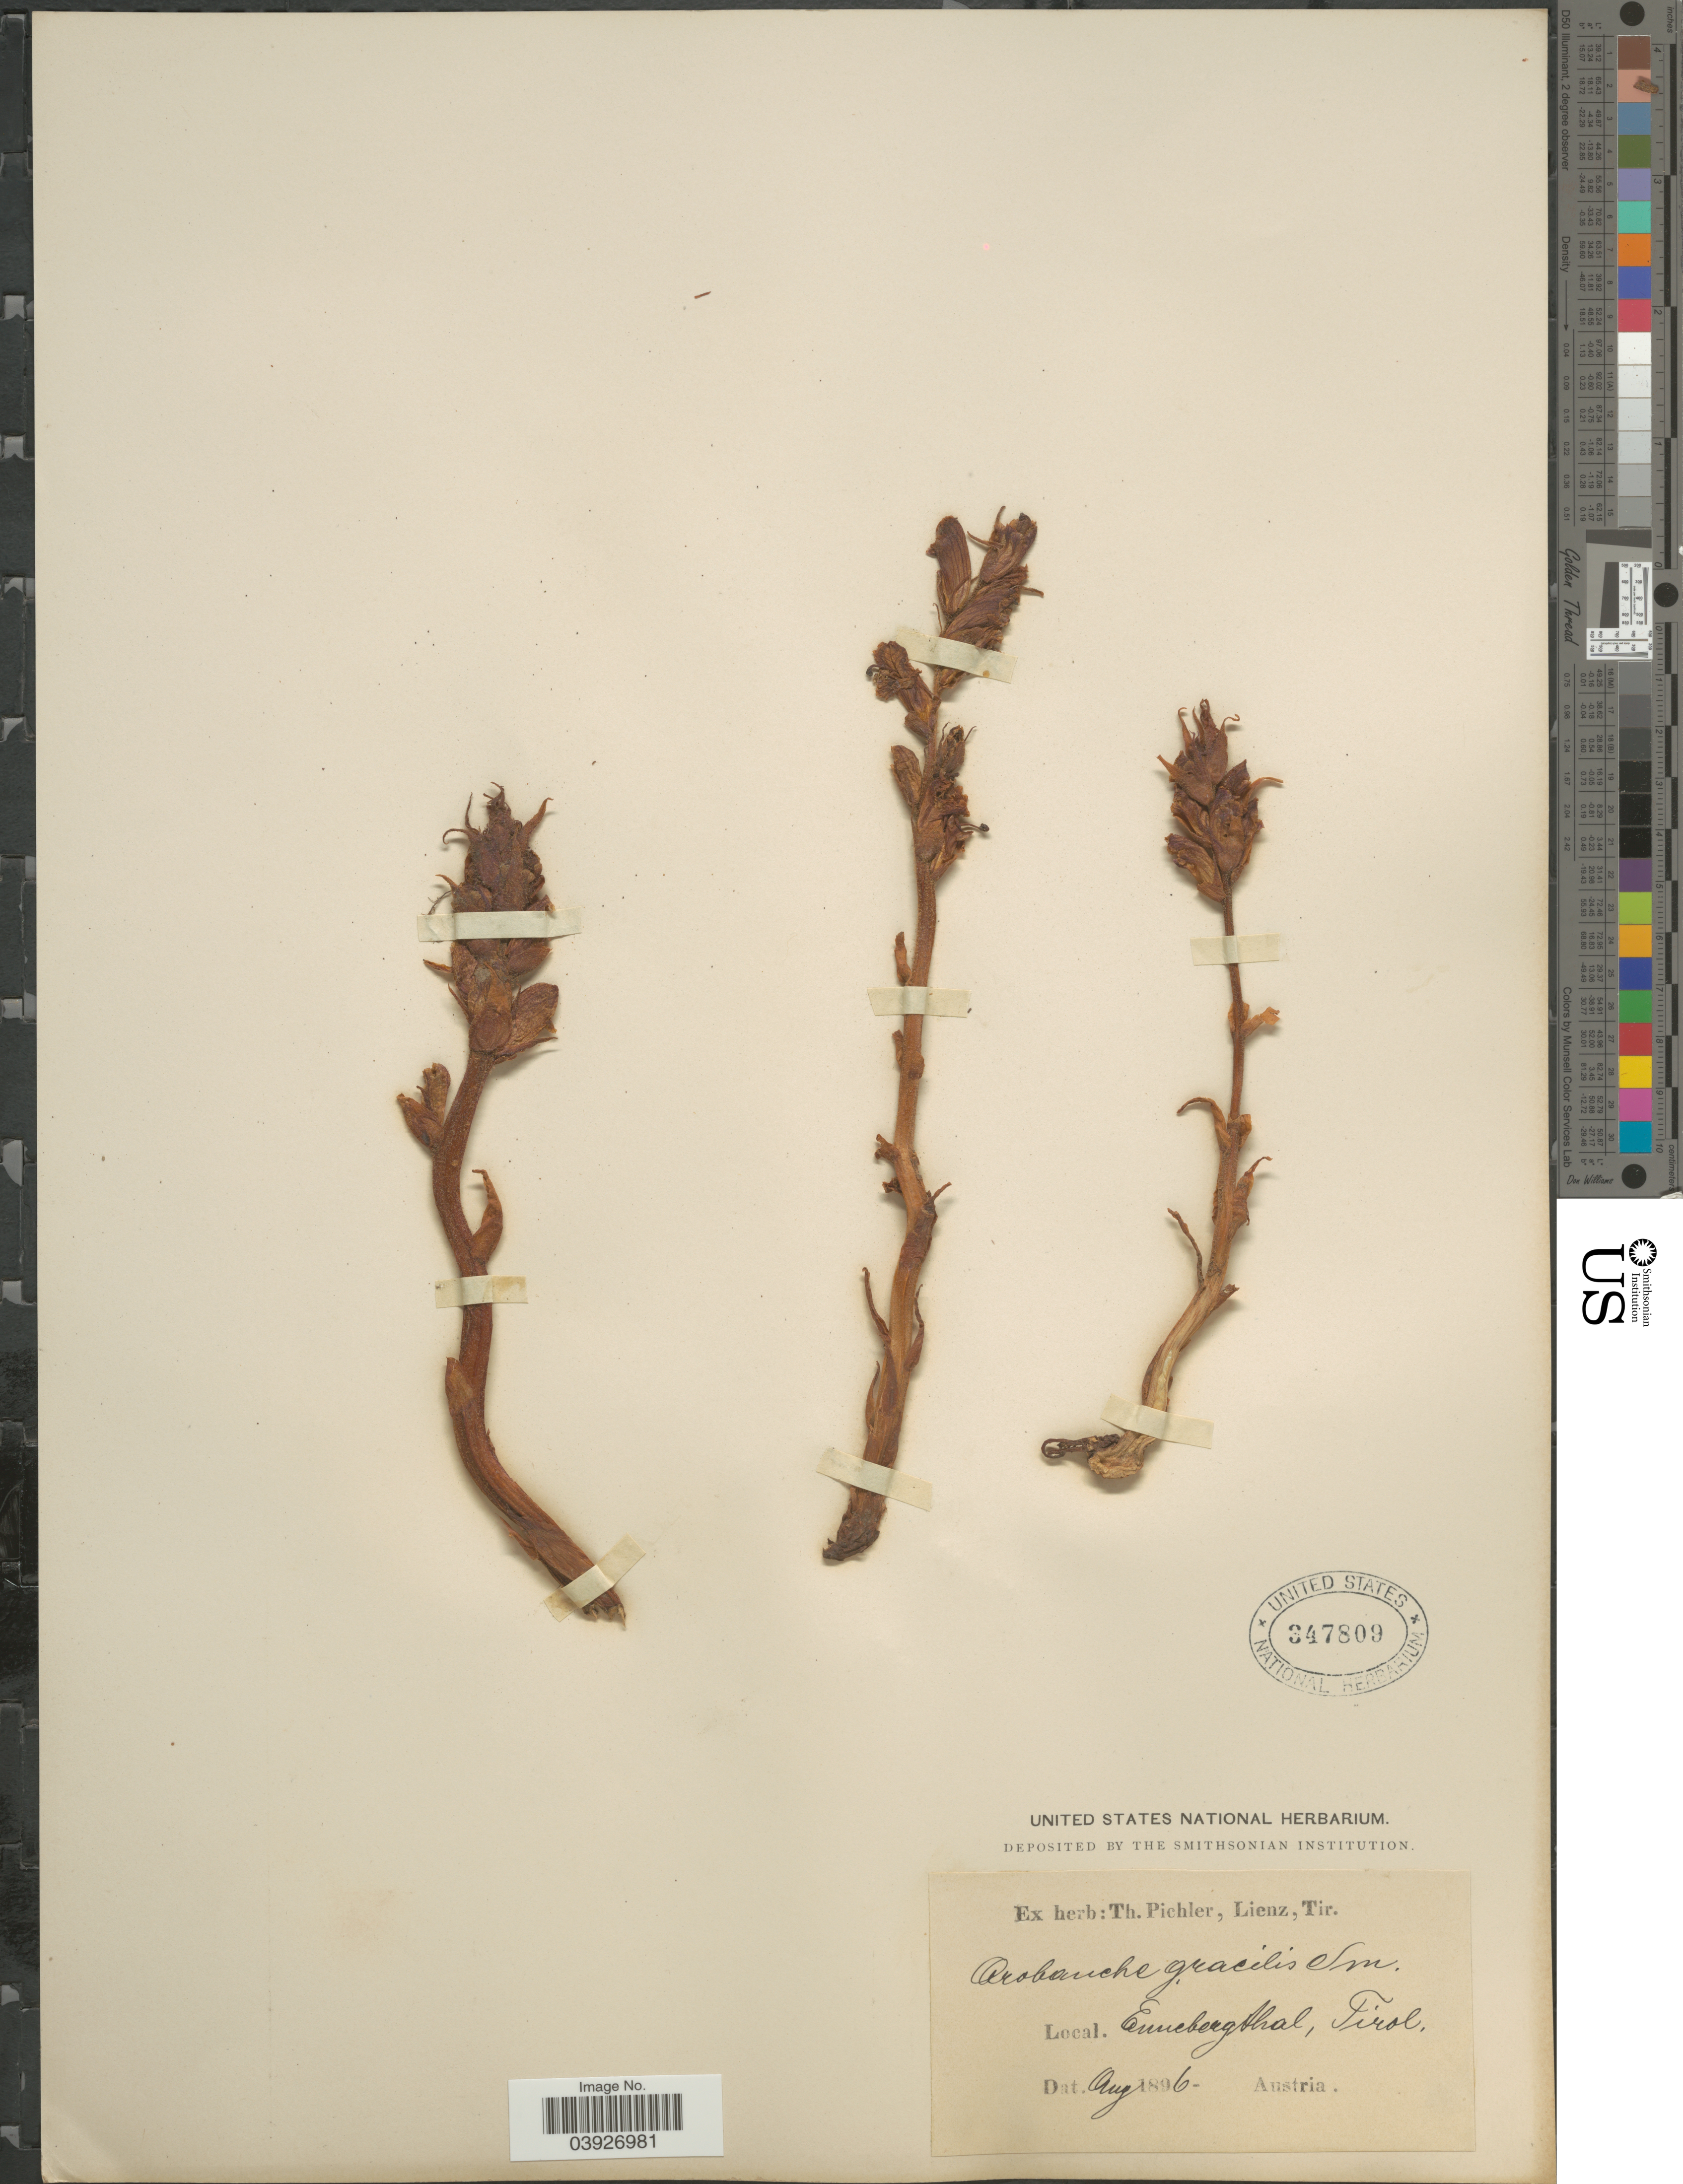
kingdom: Plantae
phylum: Tracheophyta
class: Magnoliopsida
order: Lamiales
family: Orobanchaceae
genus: Orobanche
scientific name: Orobanche gracilis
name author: Sm.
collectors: ex herb. T. Pichler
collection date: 1896-08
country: Austria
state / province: Tirol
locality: Ennebergthal.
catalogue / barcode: US 347809